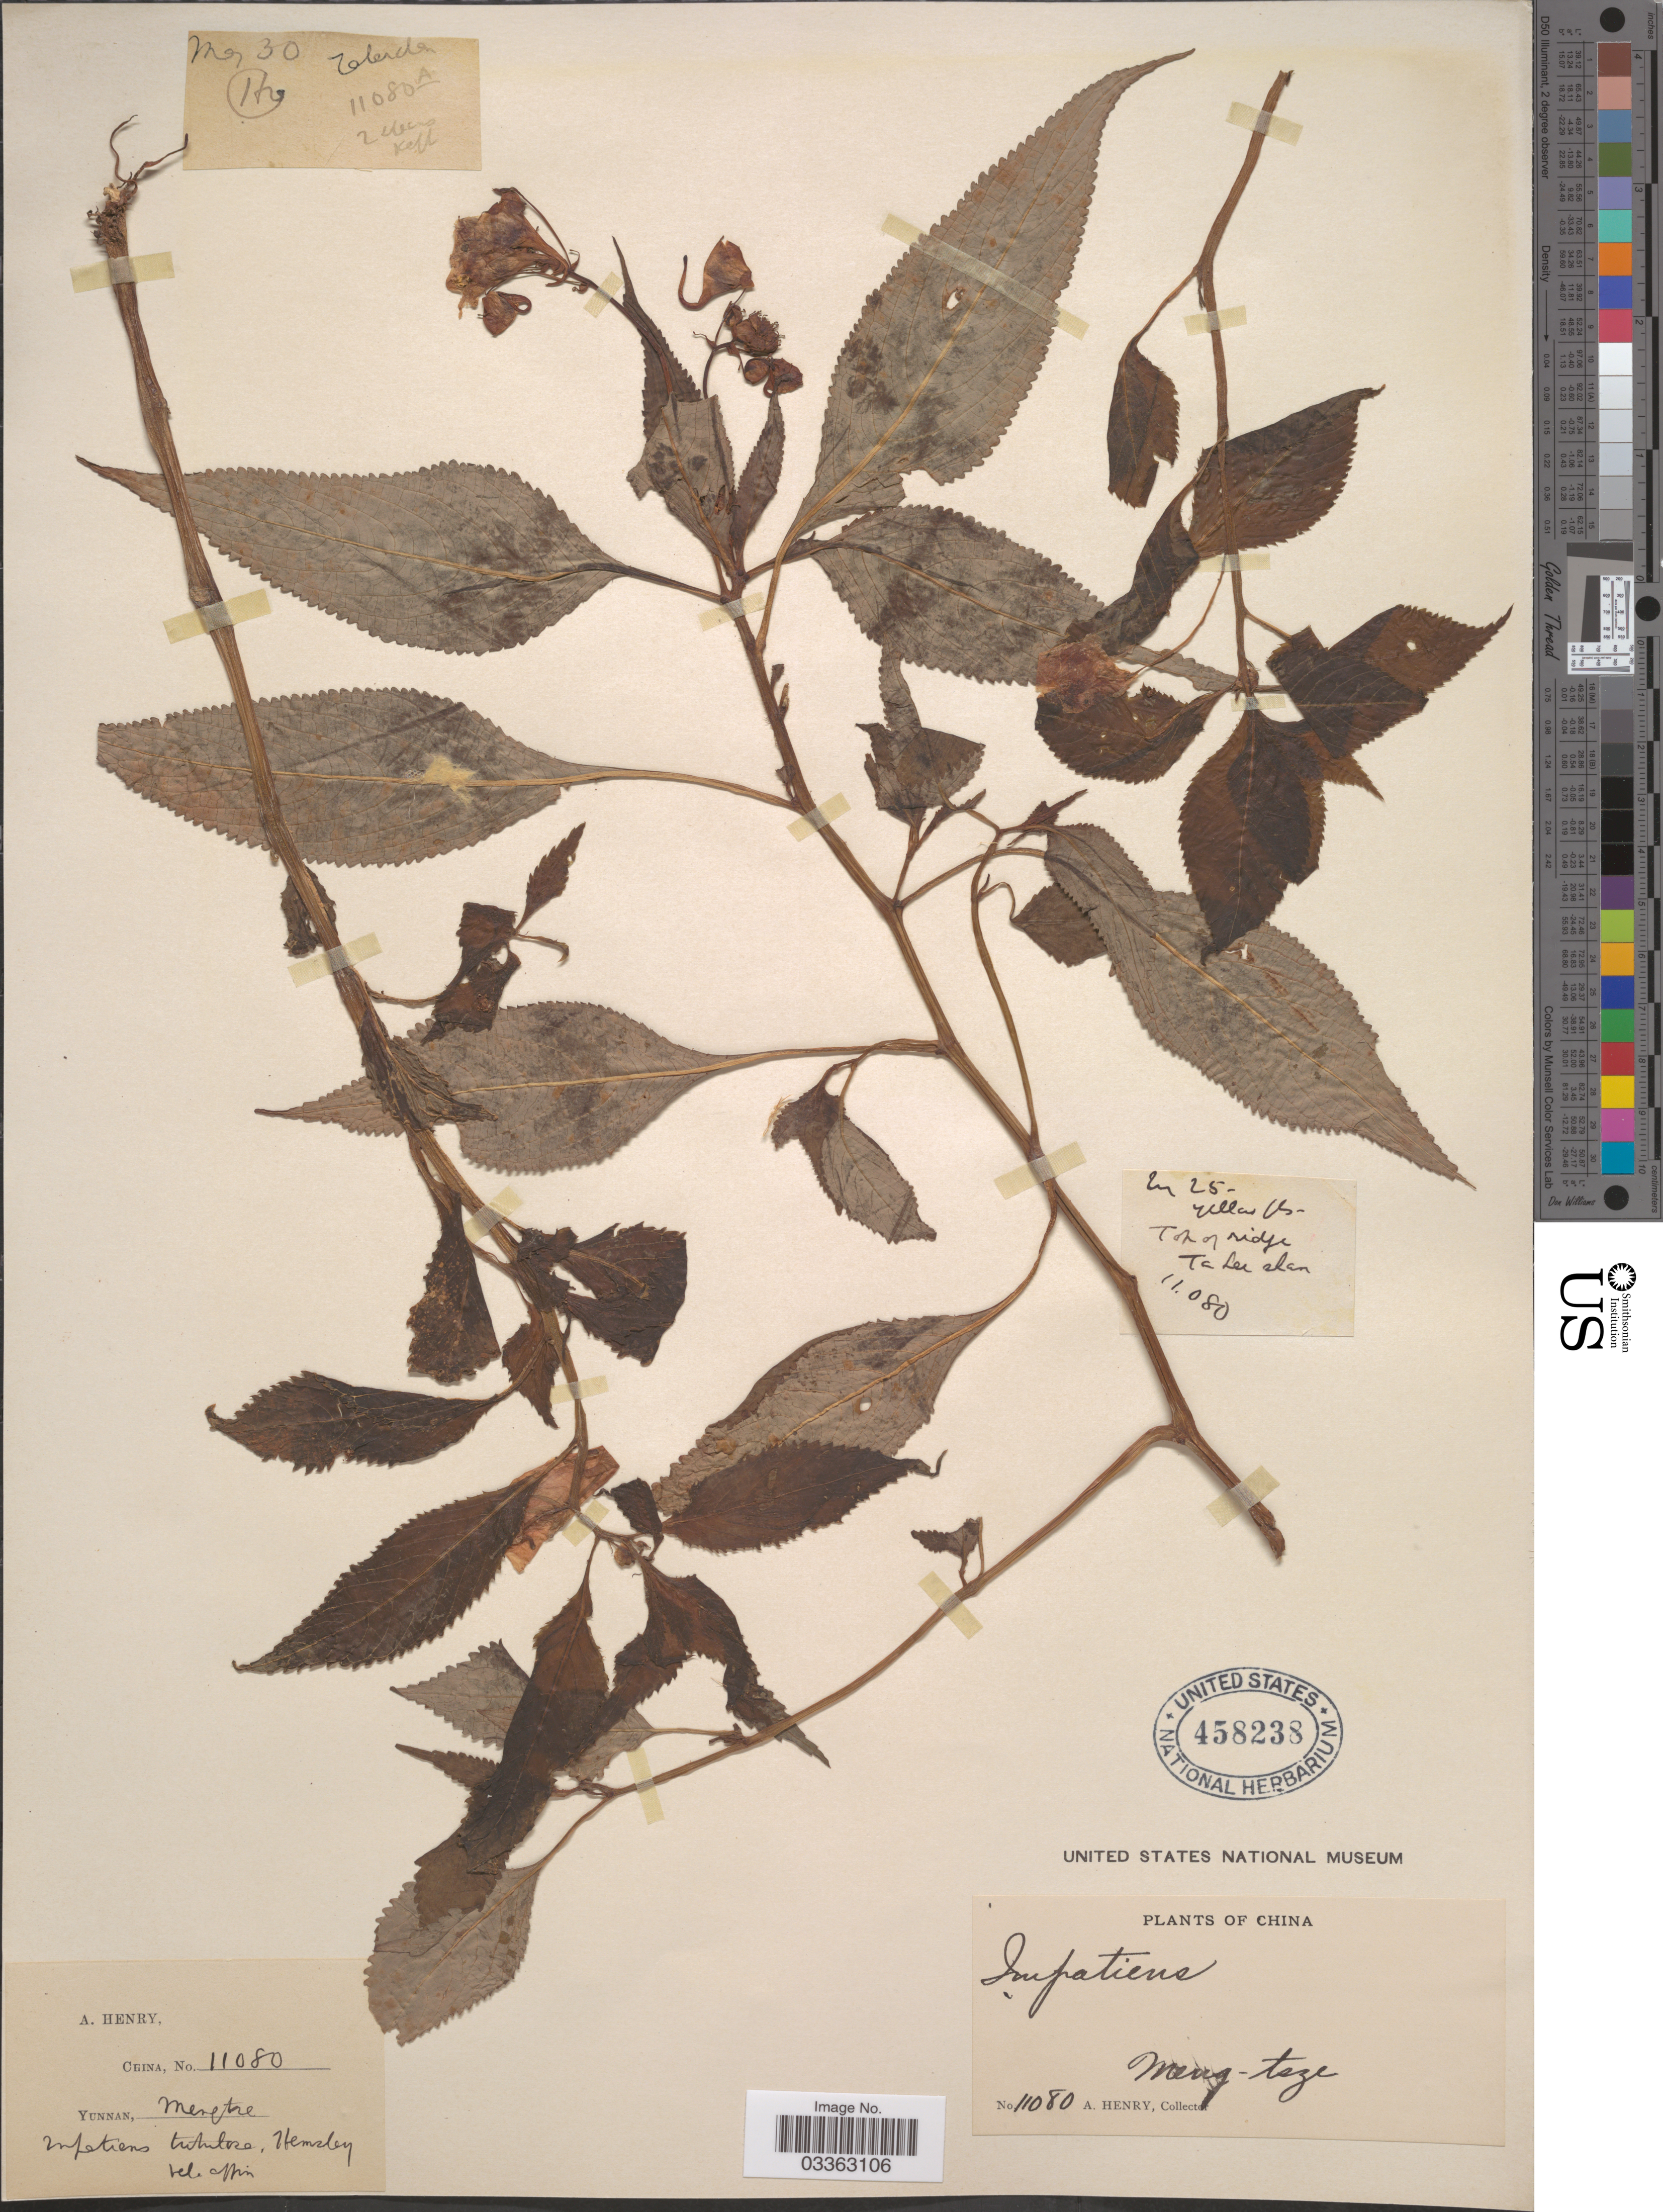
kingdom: Plantae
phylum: Tracheophyta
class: Magnoliopsida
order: Ericales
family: Balsaminaceae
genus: Impatiens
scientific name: Impatiens tubulosa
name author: Hemsl.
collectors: A. Henry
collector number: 11080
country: China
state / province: Yunnan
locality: Meng-tsze.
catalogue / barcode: US 458238